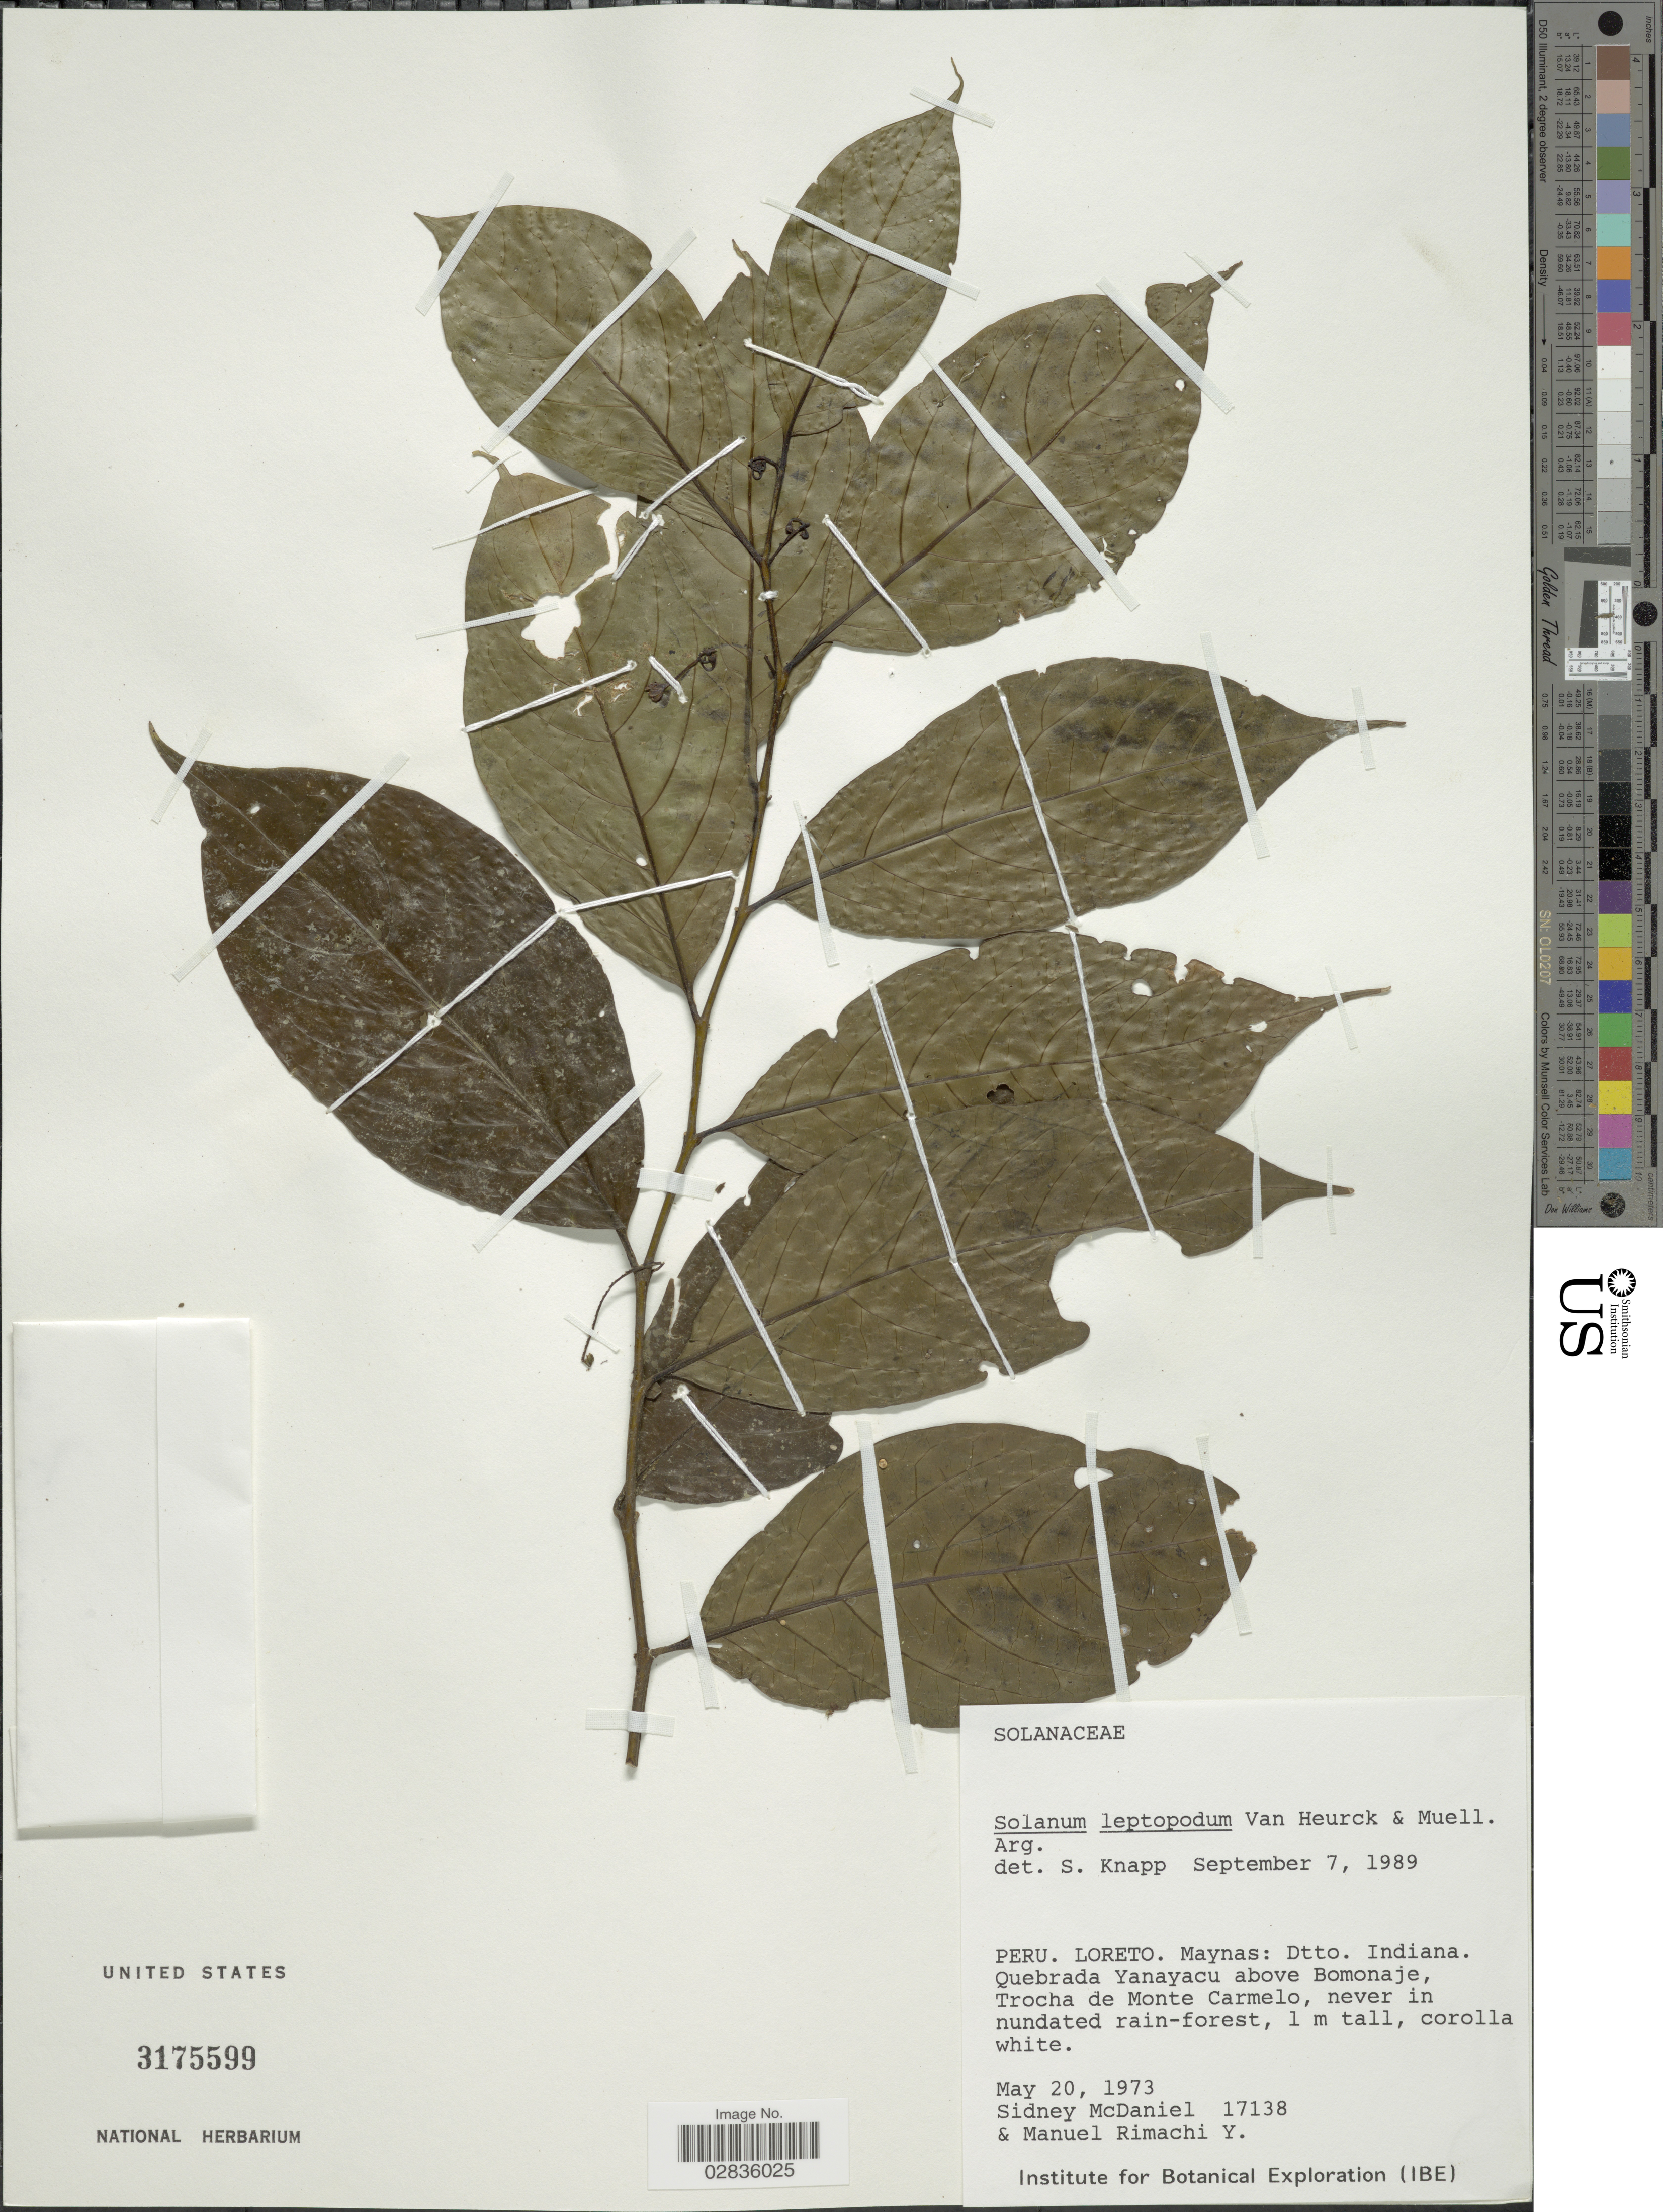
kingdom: Plantae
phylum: Tracheophyta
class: Magnoliopsida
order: Solanales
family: Solanaceae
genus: Solanum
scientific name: Solanum leptopodum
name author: Van Heurck & Müll. Arg.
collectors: S. McDaniel & M. Rimachi Y.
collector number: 17138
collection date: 1973-05-20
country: Peru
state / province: Loreto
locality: Maynas: Dtto. Indiana. Quebrada Yanayacu above Bomonaje, Trocha de Monte Carmelo.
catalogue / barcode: US 3175599